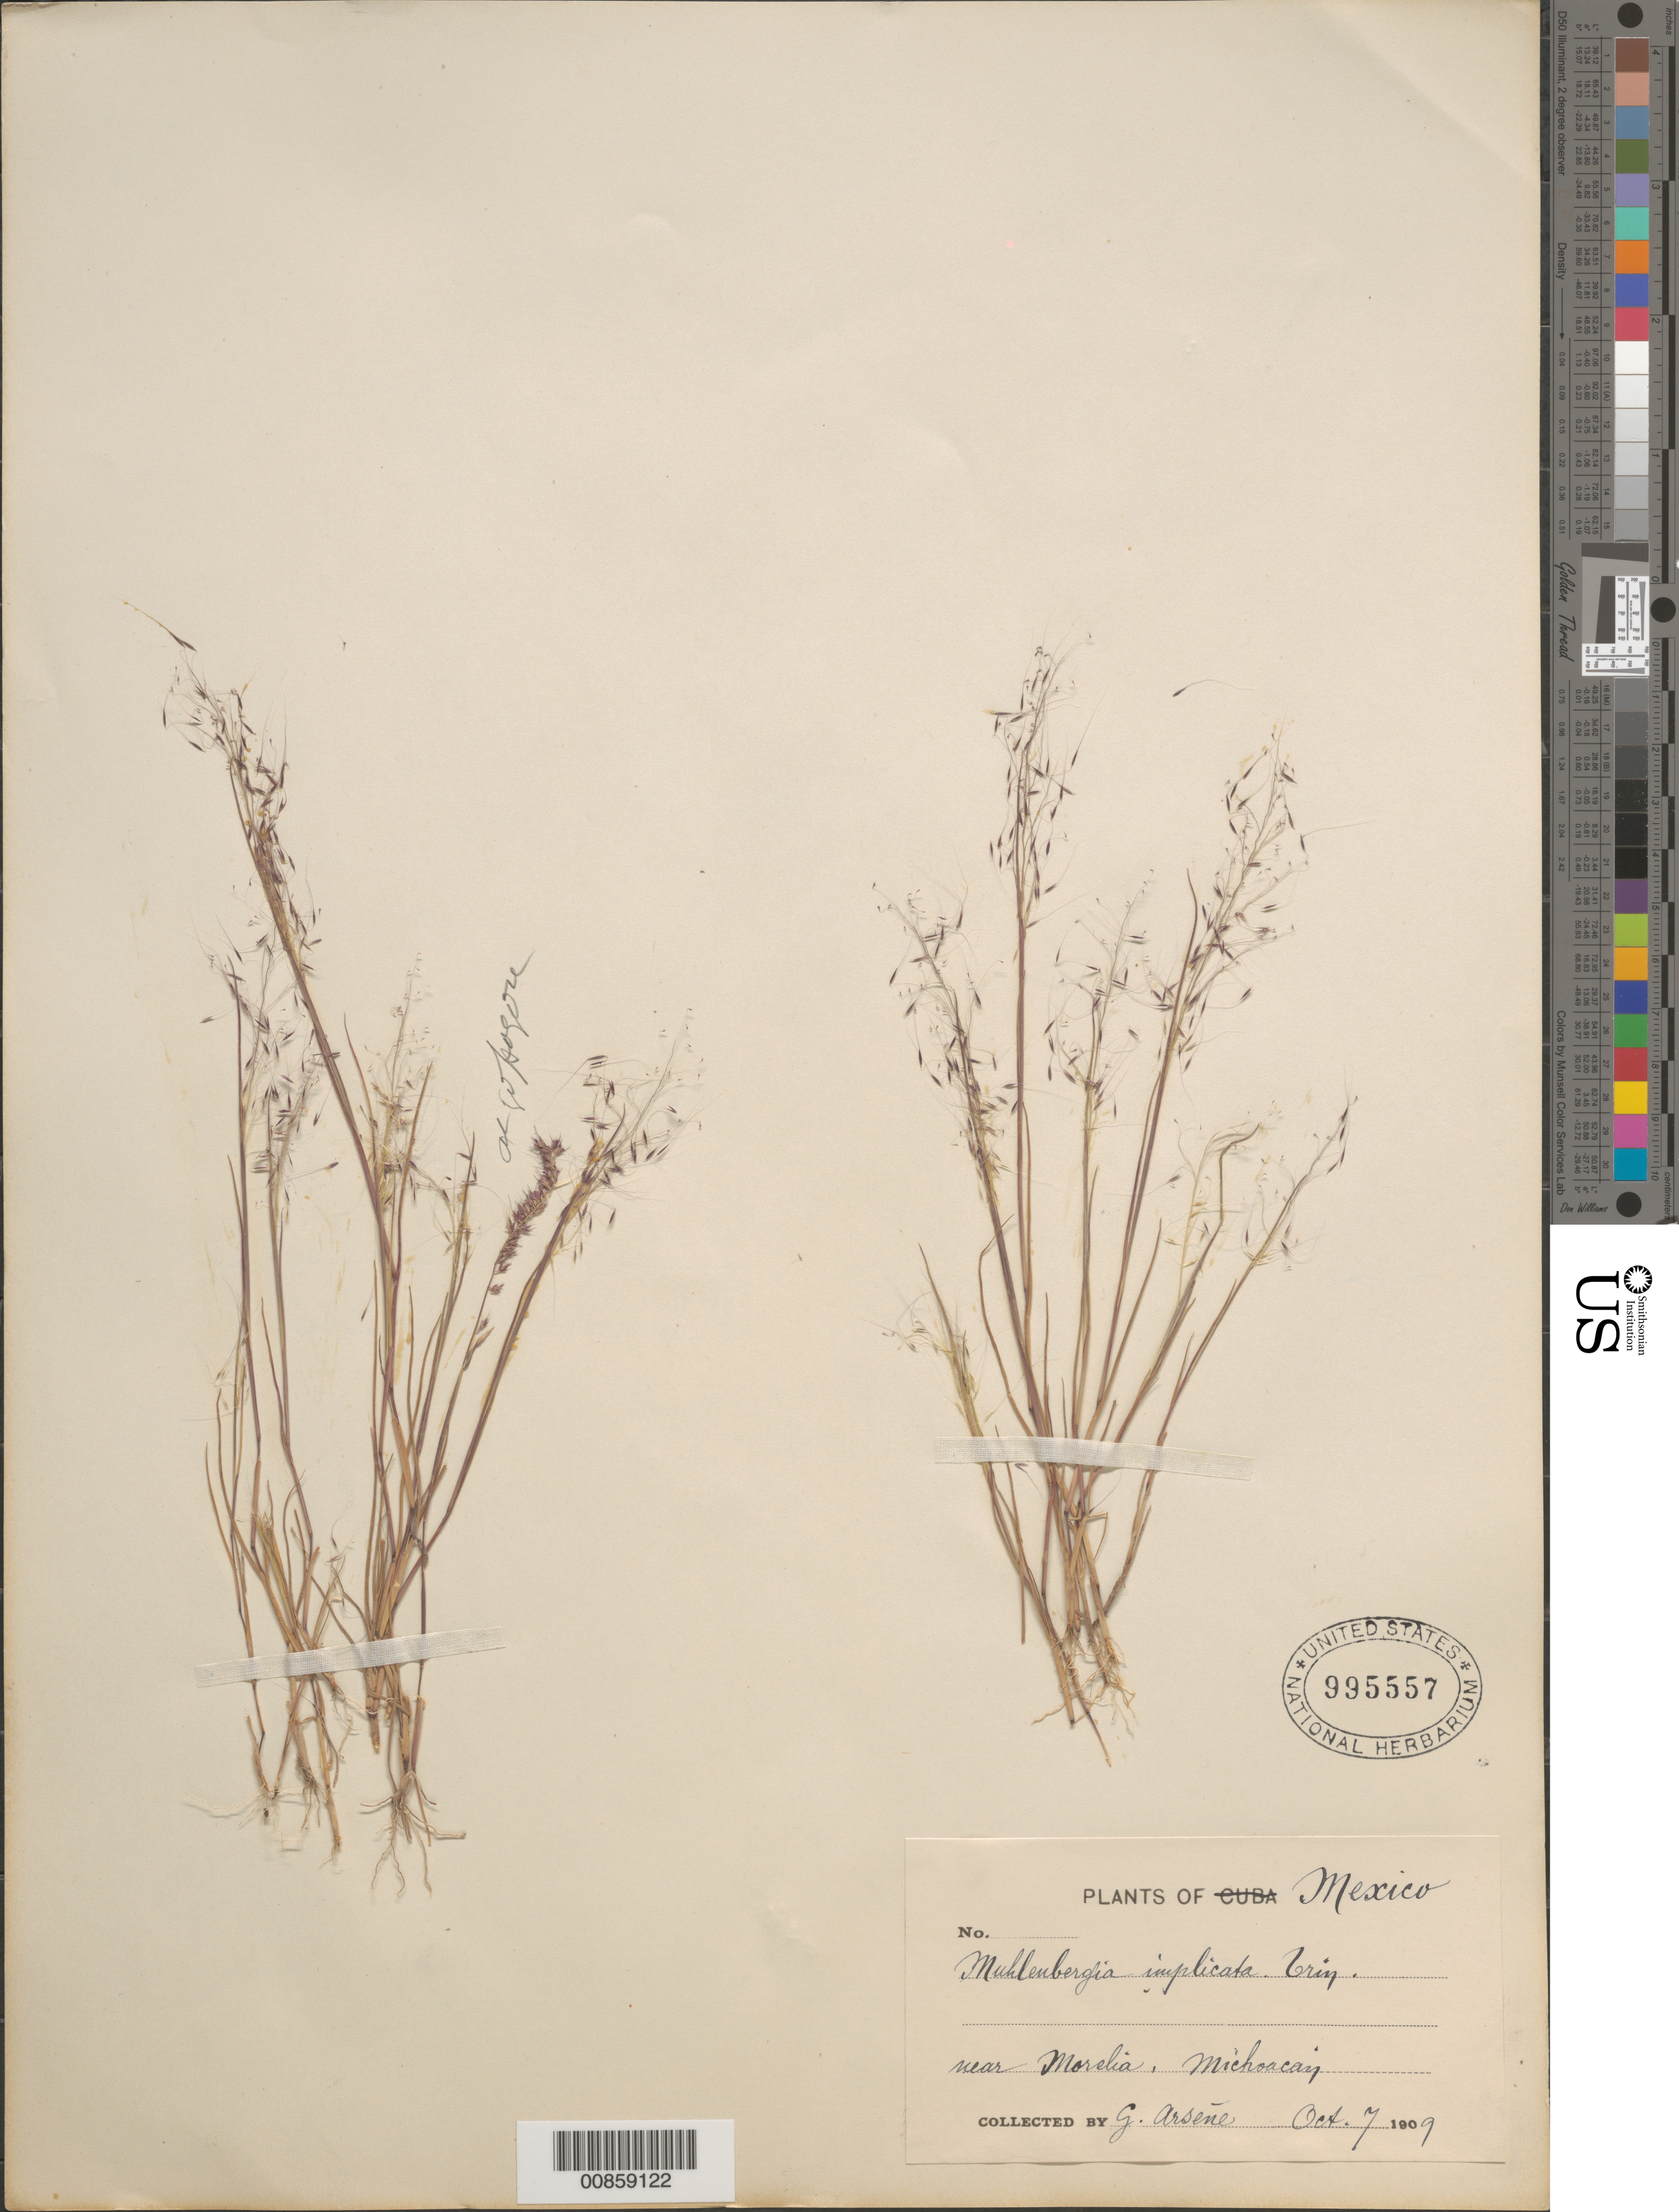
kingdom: Plantae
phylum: Tracheophyta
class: Liliopsida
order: Poales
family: Poaceae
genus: Muhlenbergia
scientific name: Muhlenbergia implicata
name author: (Kunth) Trin.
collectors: Bro. G. Arsène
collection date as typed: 07 Oct 1909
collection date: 1909-10-07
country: Mexico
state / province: Michoacan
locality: Near Morelia, Mich.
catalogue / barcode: US 995557